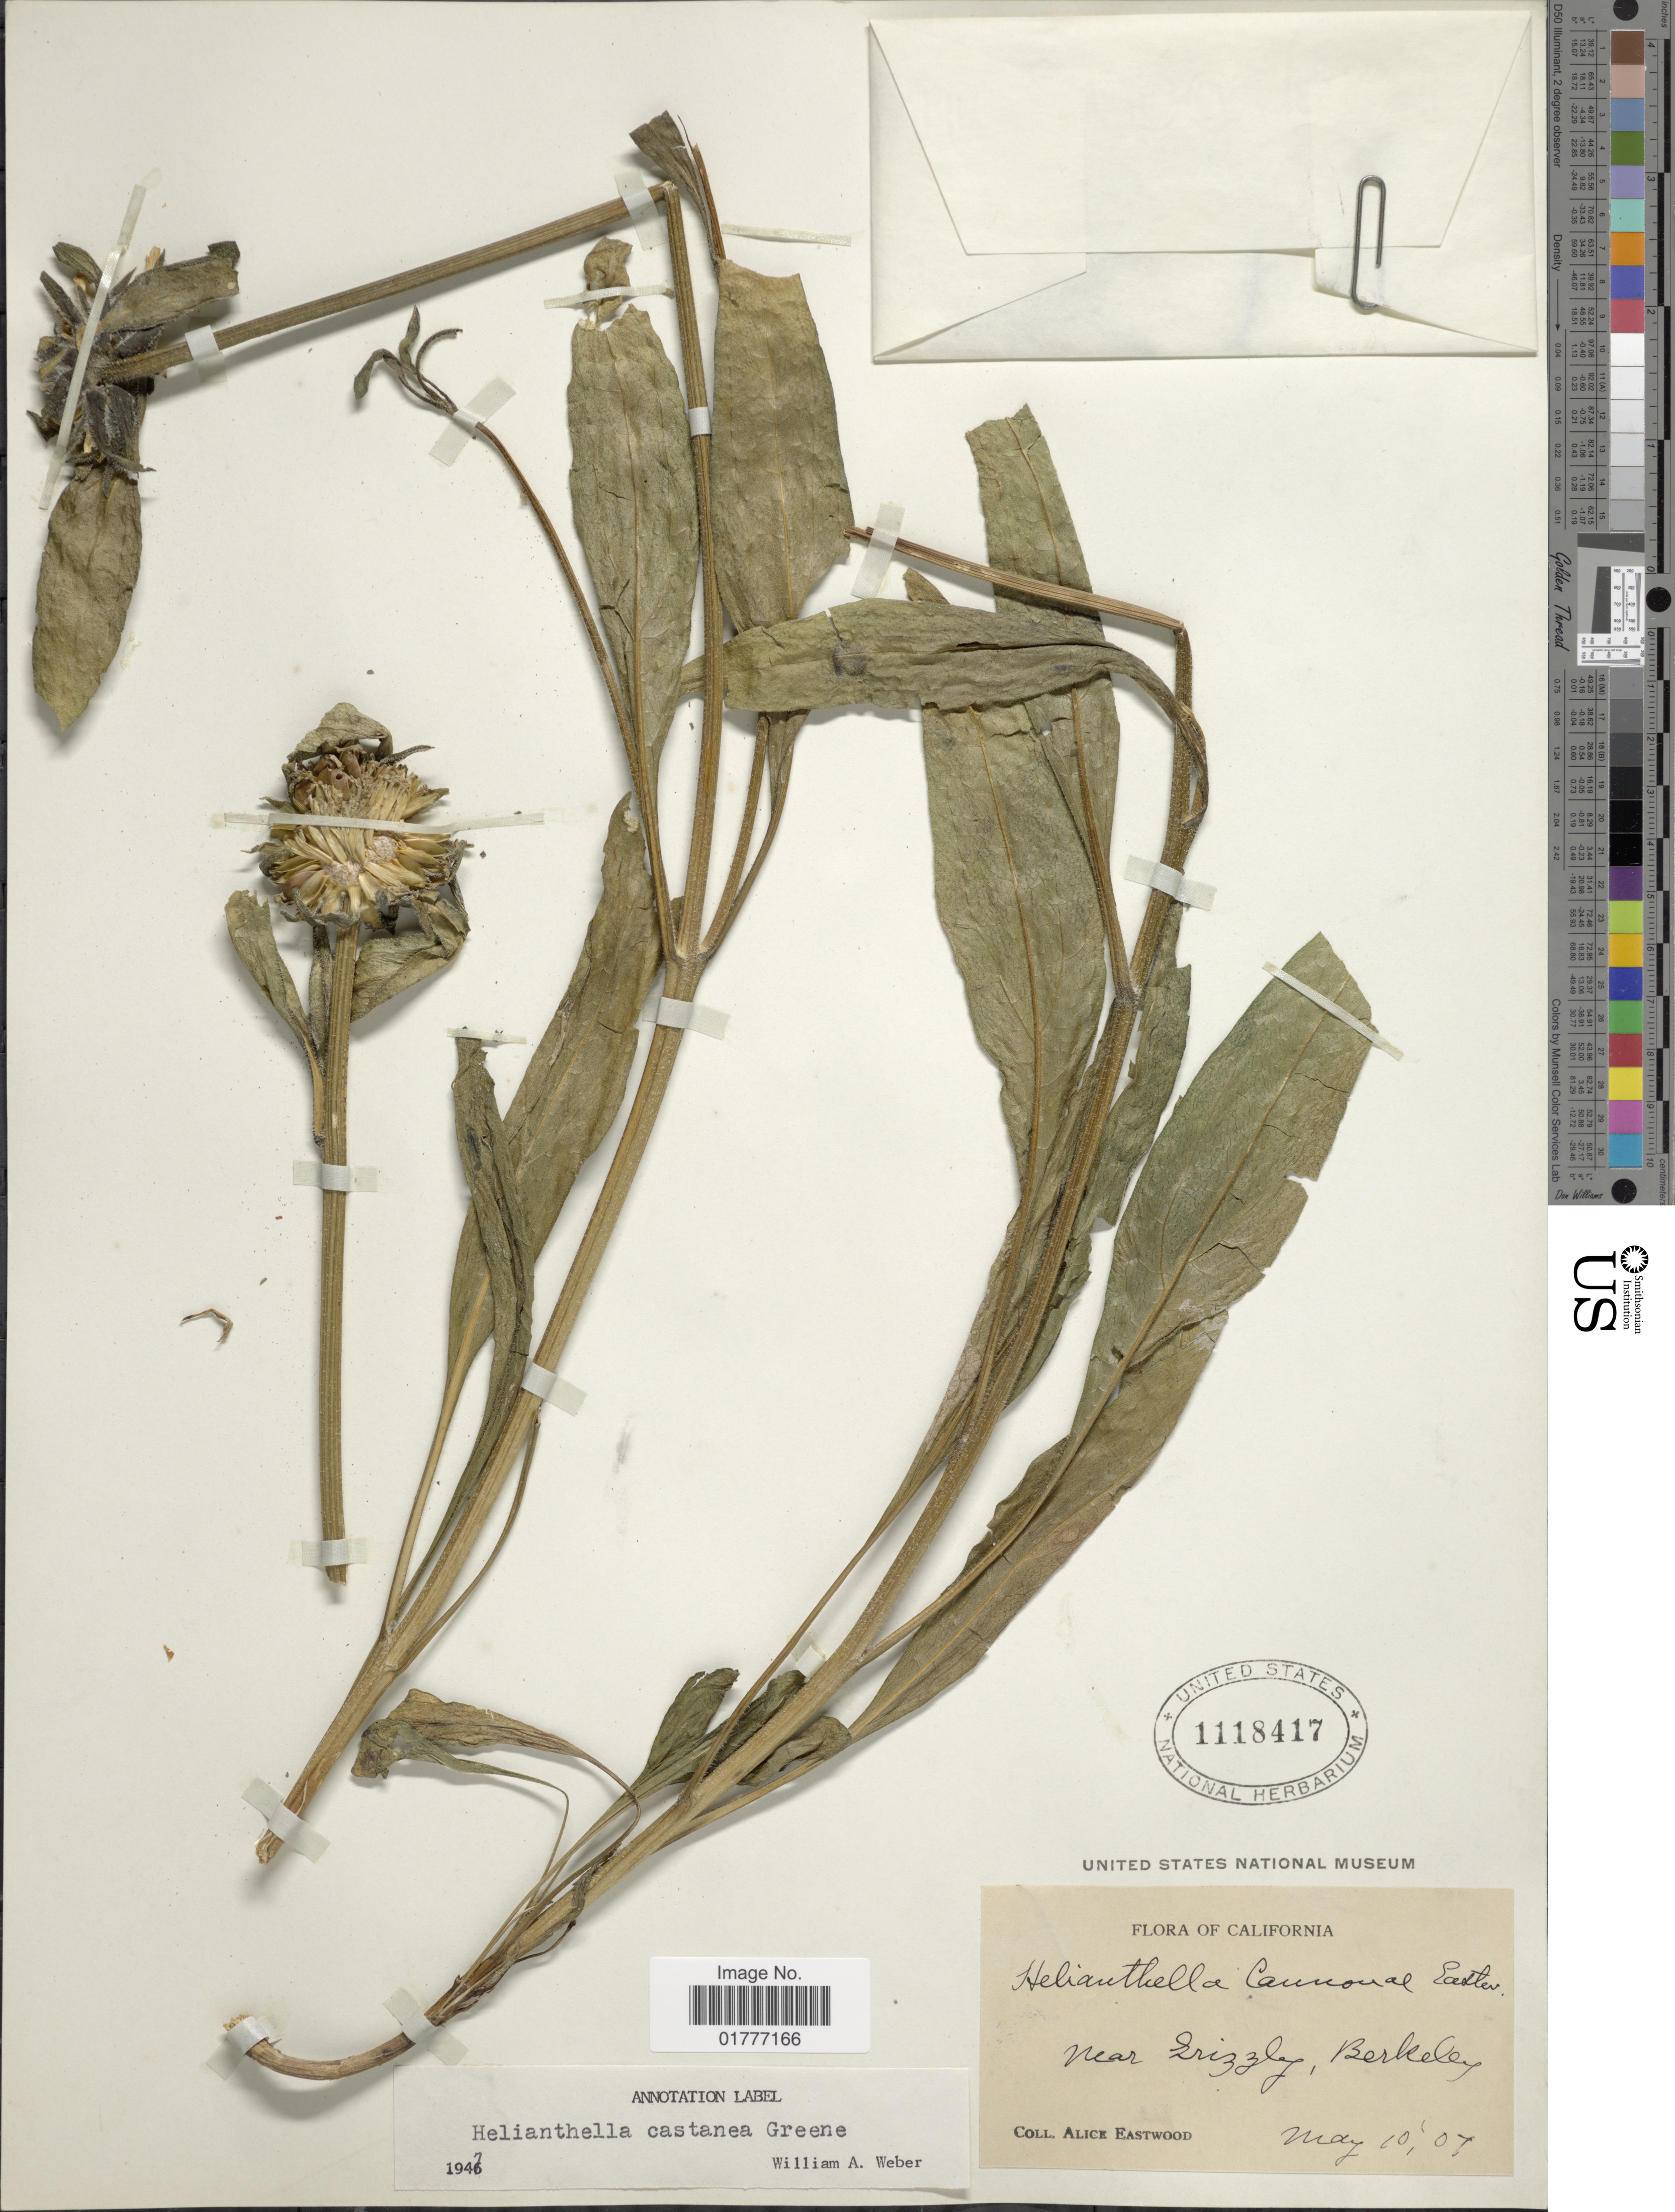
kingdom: Plantae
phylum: Tracheophyta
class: Magnoliopsida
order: Asterales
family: Asteraceae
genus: Helianthella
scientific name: Helianthella castanea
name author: Greene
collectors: A. Eastwood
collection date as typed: Transcribed d/m/y: 10/5/7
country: United States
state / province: California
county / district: Alameda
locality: Near Grizzly, Berkeley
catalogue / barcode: US 1118417